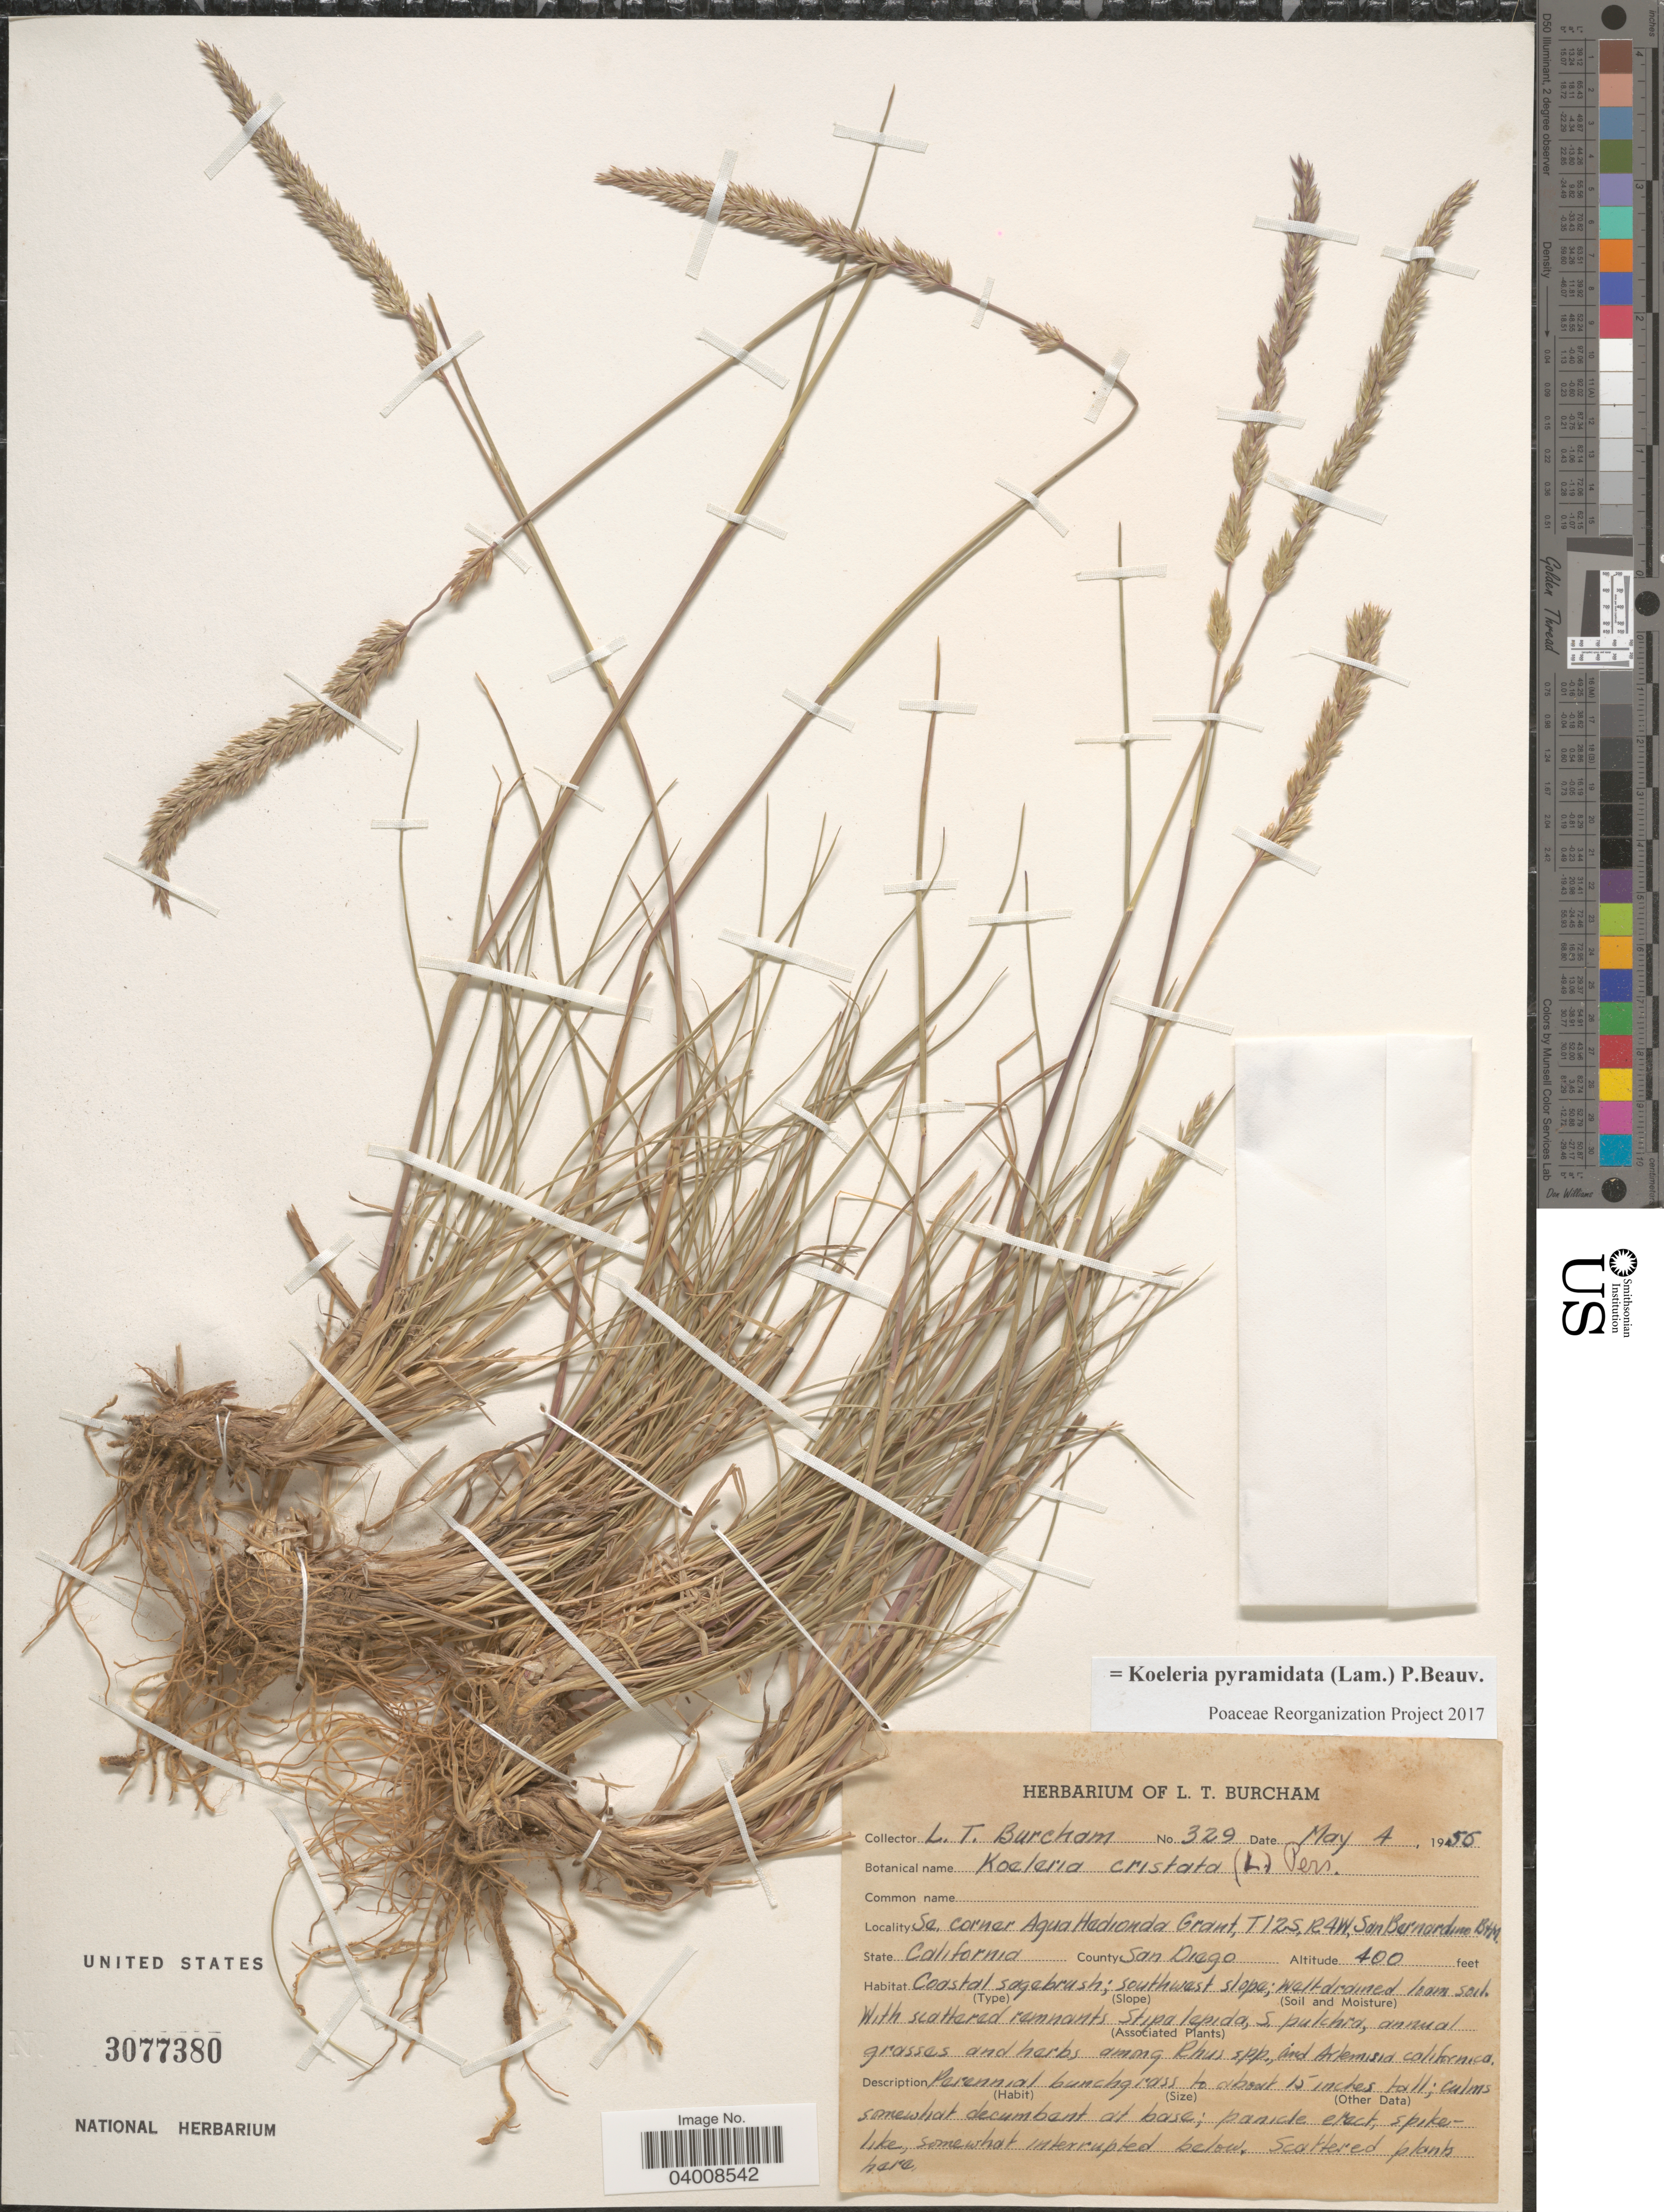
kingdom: Plantae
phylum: Tracheophyta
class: Liliopsida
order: Poales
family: Poaceae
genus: Koeleria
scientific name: Koeleria pyramidata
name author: (Lam.) P. Beauv.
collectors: L. Burcham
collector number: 329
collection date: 1956-05-04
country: United States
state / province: California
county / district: San Diego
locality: Se. corner Aqua Hedionda Grant, T12S, R4W, San Bernardino B&M. County San Diego. Coastal sagebrush; Southwest slope.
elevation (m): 122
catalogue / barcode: US 3077380